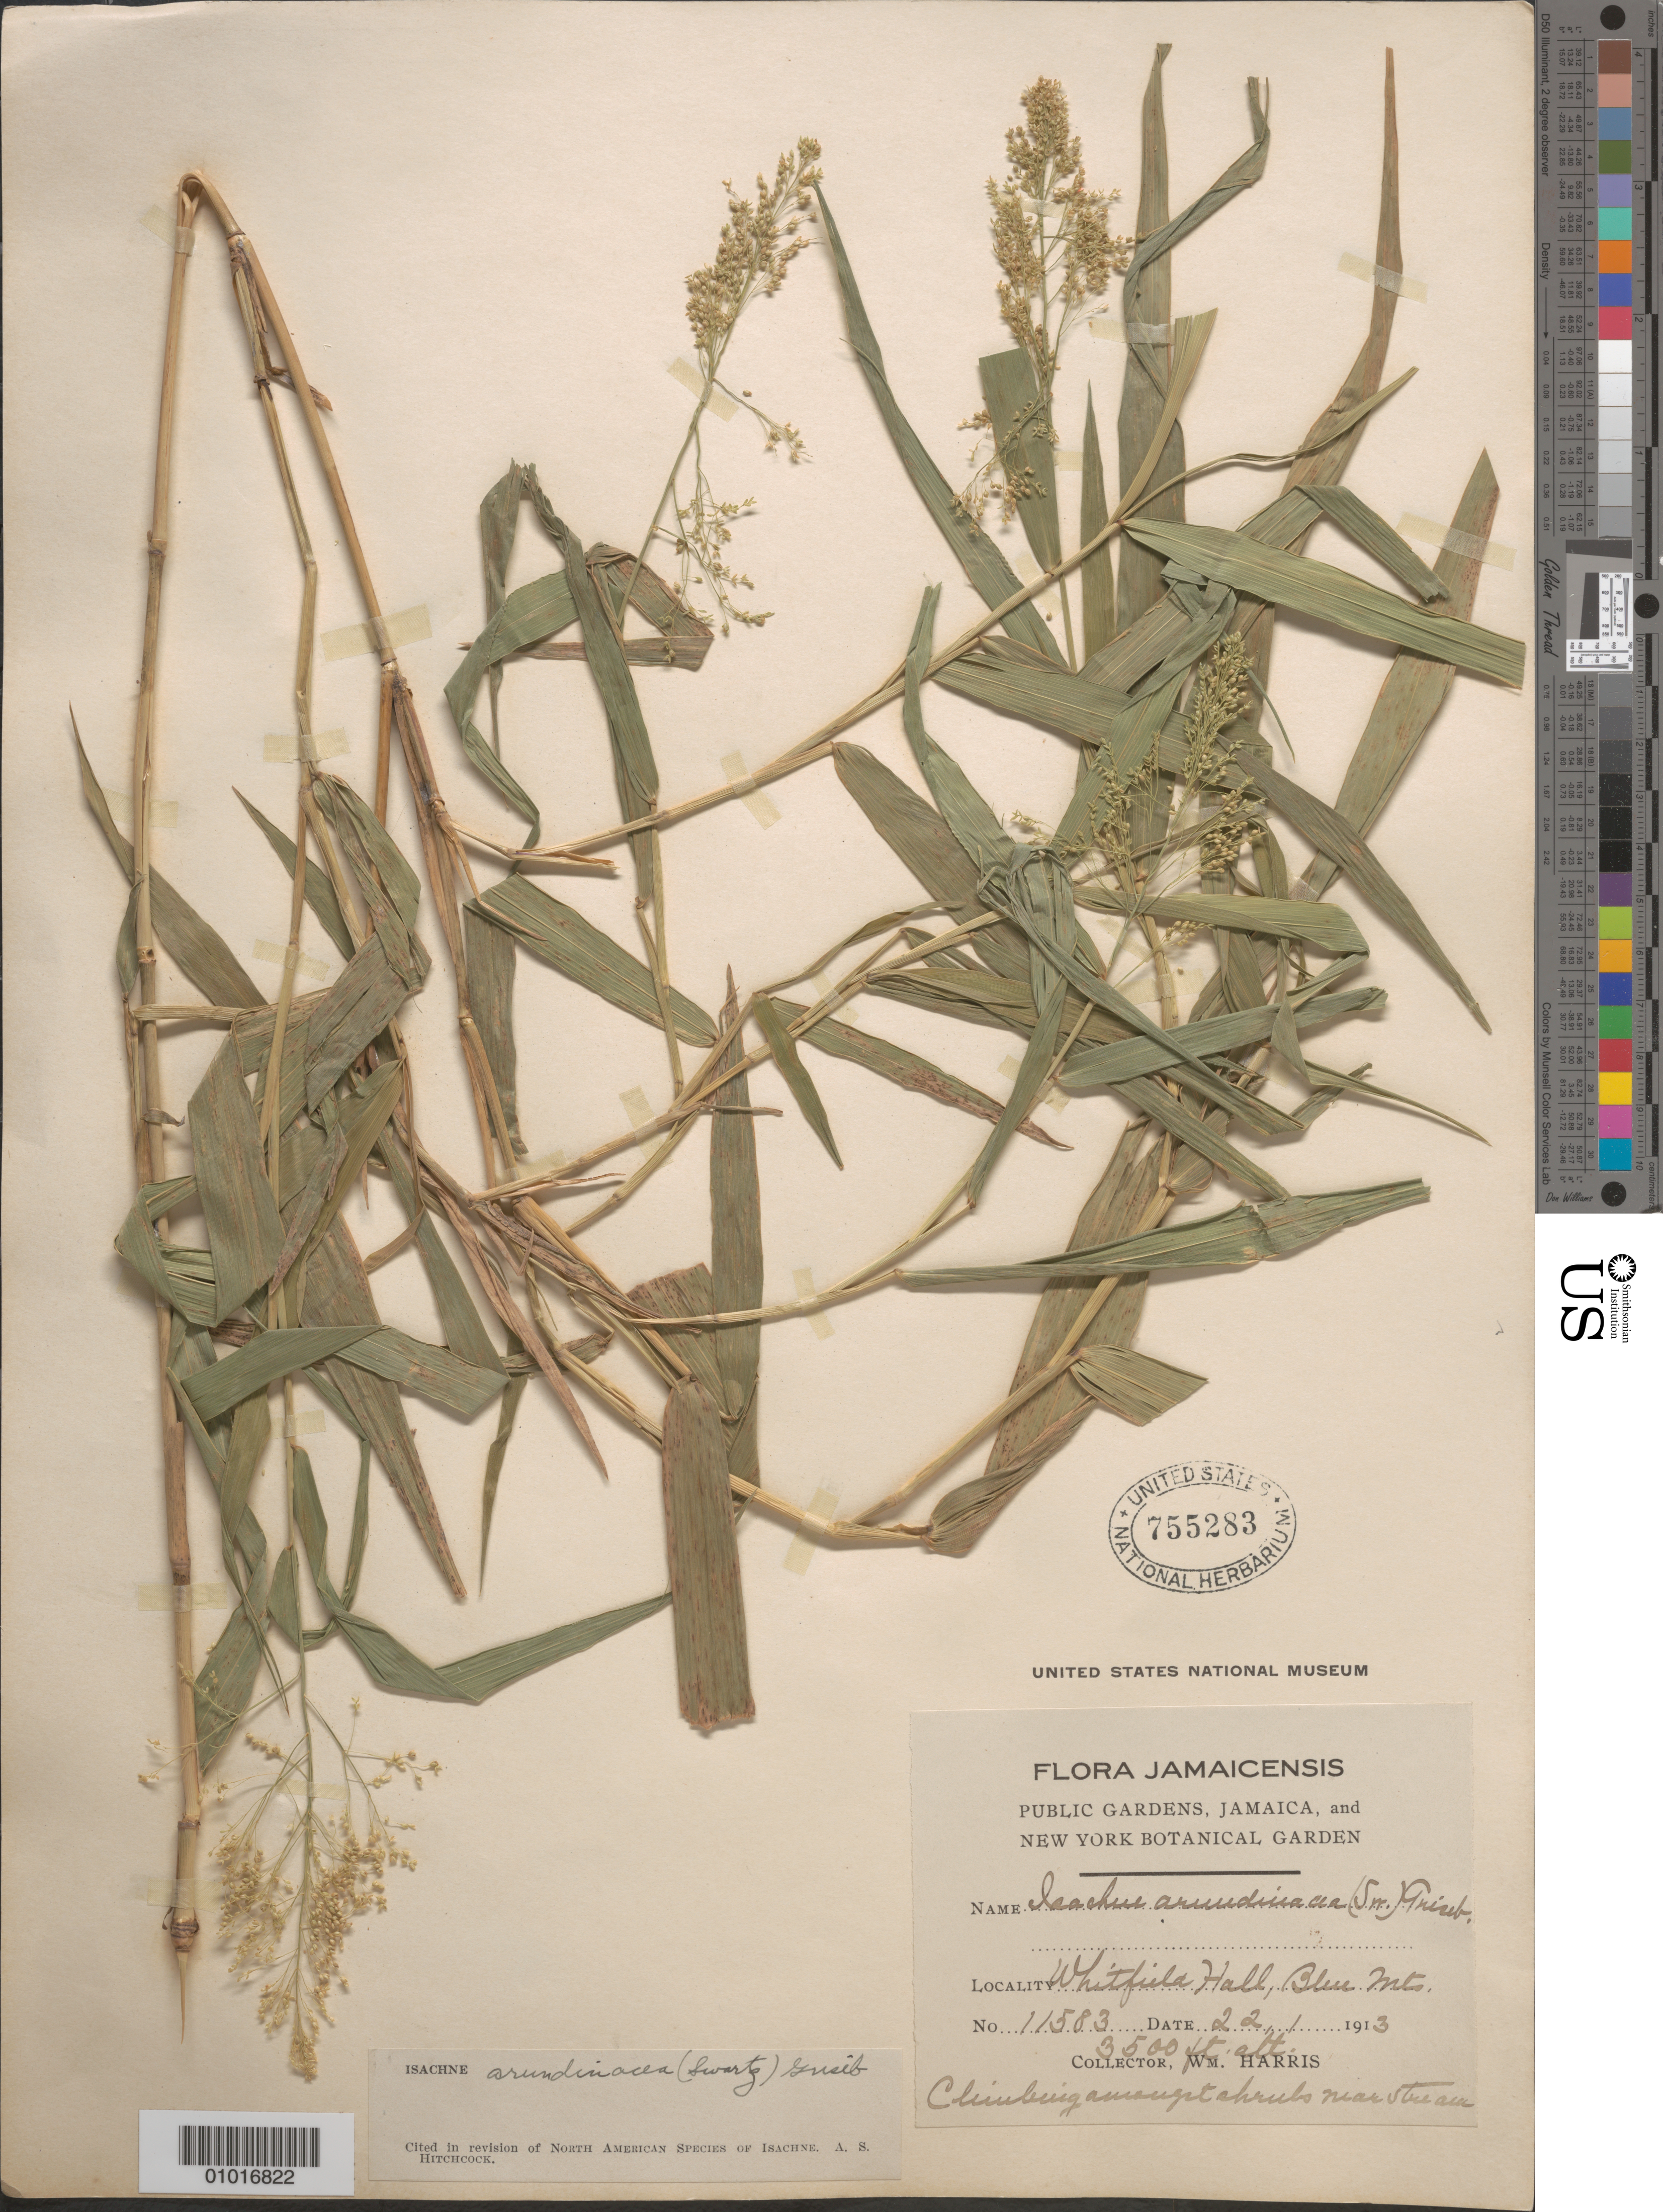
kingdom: Plantae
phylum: Tracheophyta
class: Liliopsida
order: Poales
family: Poaceae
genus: Isachne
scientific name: Isachne arundinacea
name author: (Sw.) Griseb.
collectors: W. H. Harris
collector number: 11583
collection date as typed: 22 Jan 1913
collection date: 1913-01-22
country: Jamaica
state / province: Saint Thomas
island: Jamaica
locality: Whitfield Hall, Blue Mountains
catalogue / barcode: US 755283